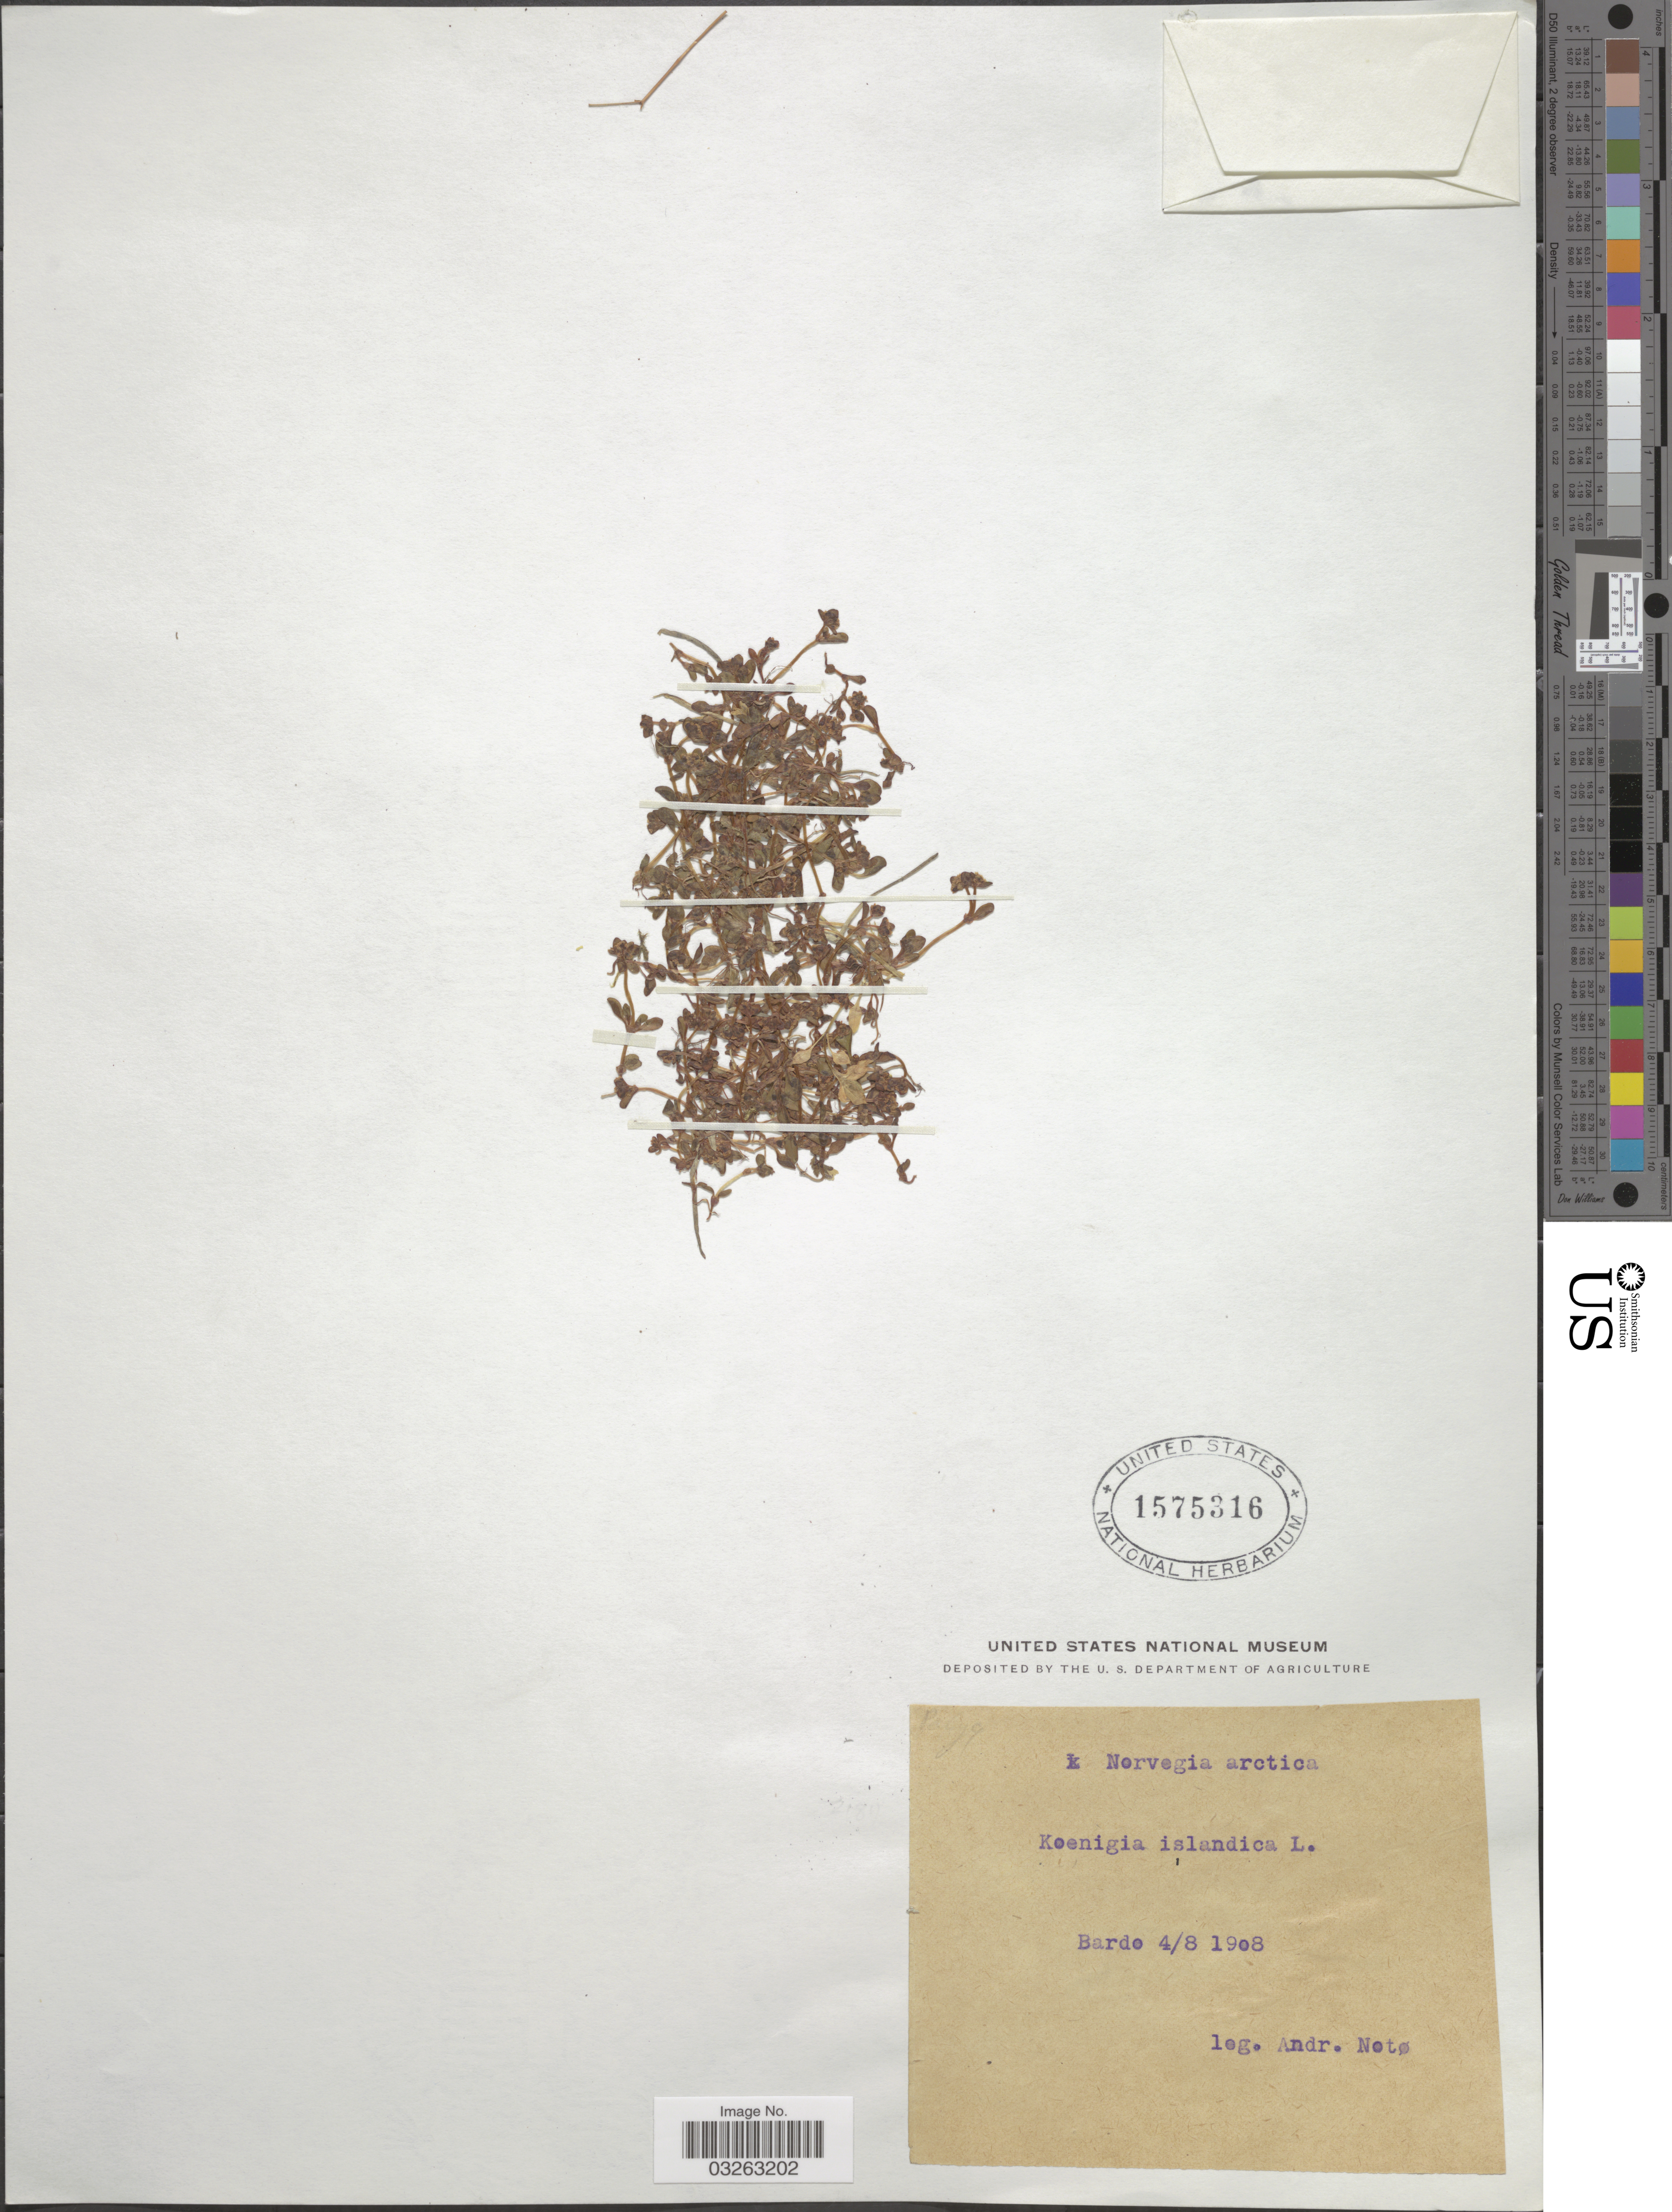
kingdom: Plantae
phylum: Tracheophyta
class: Magnoliopsida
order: Caryophyllales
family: Polygonaceae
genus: Koenigia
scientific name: Koenigia islandica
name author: L.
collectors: A. Noto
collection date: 1908-08-04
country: Norway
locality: Bardo.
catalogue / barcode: US 1575316